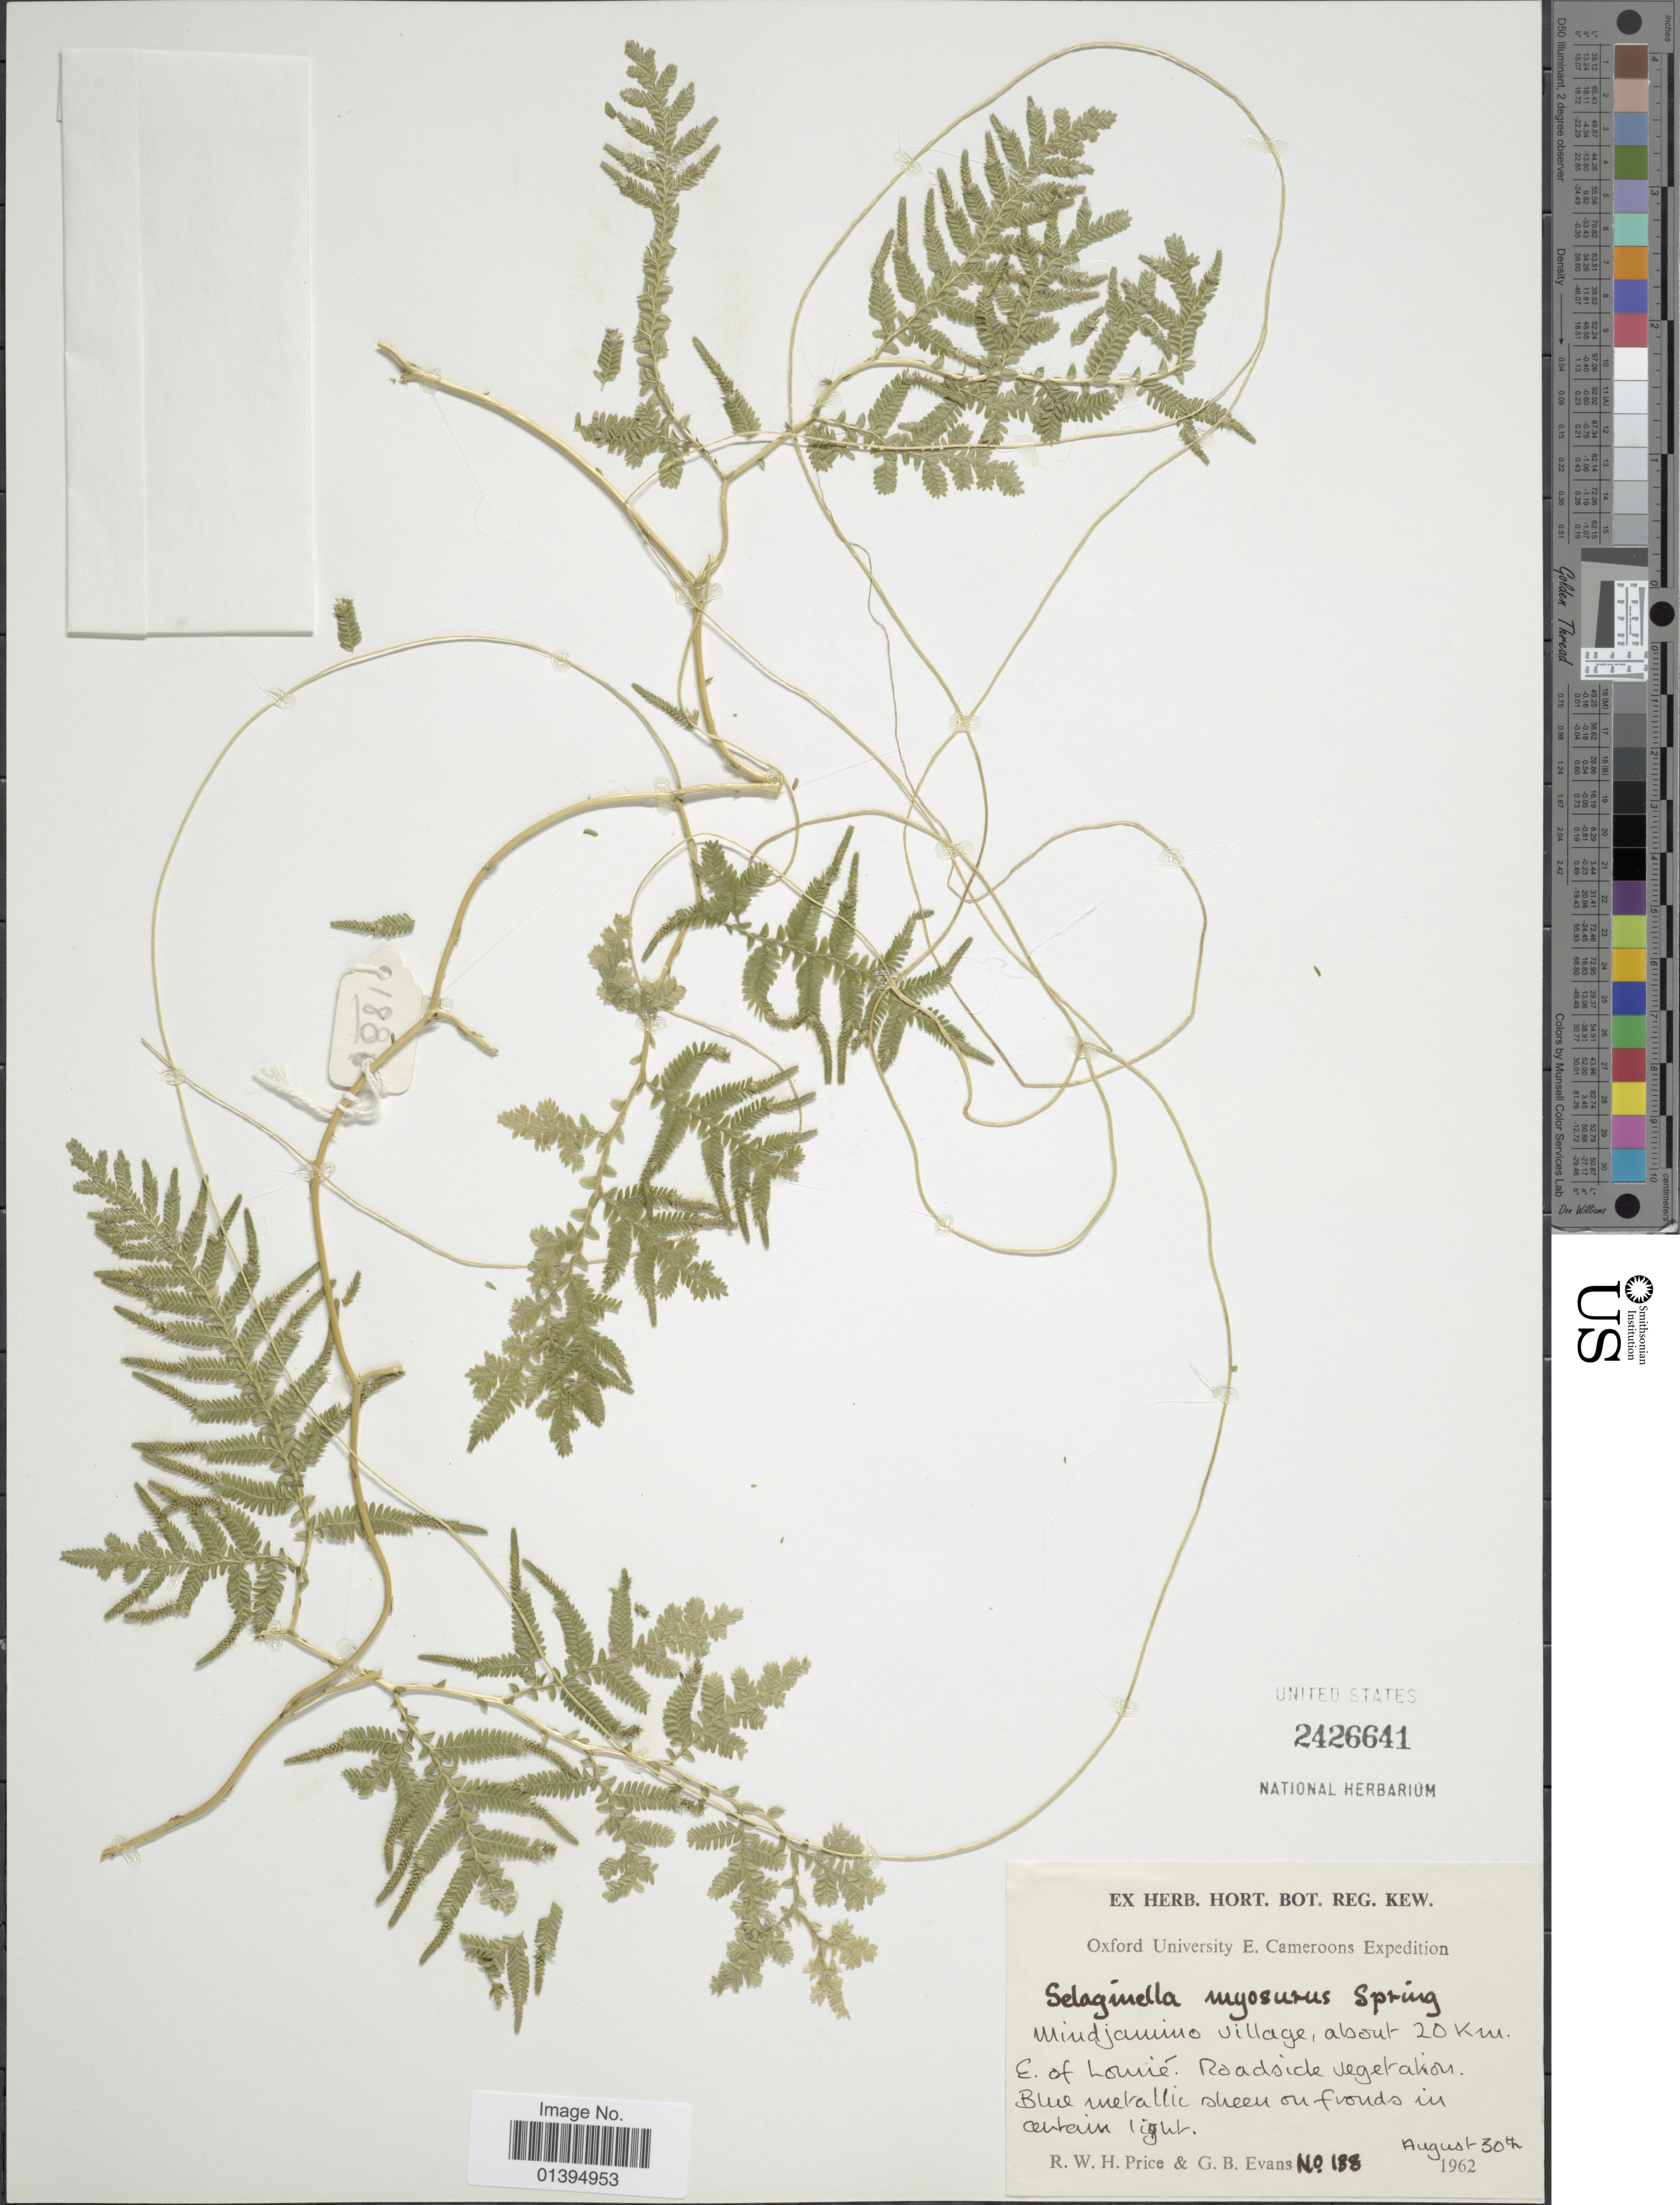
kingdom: Plantae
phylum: Tracheophyta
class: Lycopodiopsida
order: Selaginellales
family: Selaginellaceae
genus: Selaginella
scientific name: Selaginella myosurus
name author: (Sw.) Alston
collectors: R. Price & G. Evans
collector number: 188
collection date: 1962-08-30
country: Cameroon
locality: Mindjamino [interpreted] village, about 20 km E of Lomié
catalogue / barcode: US 2426641